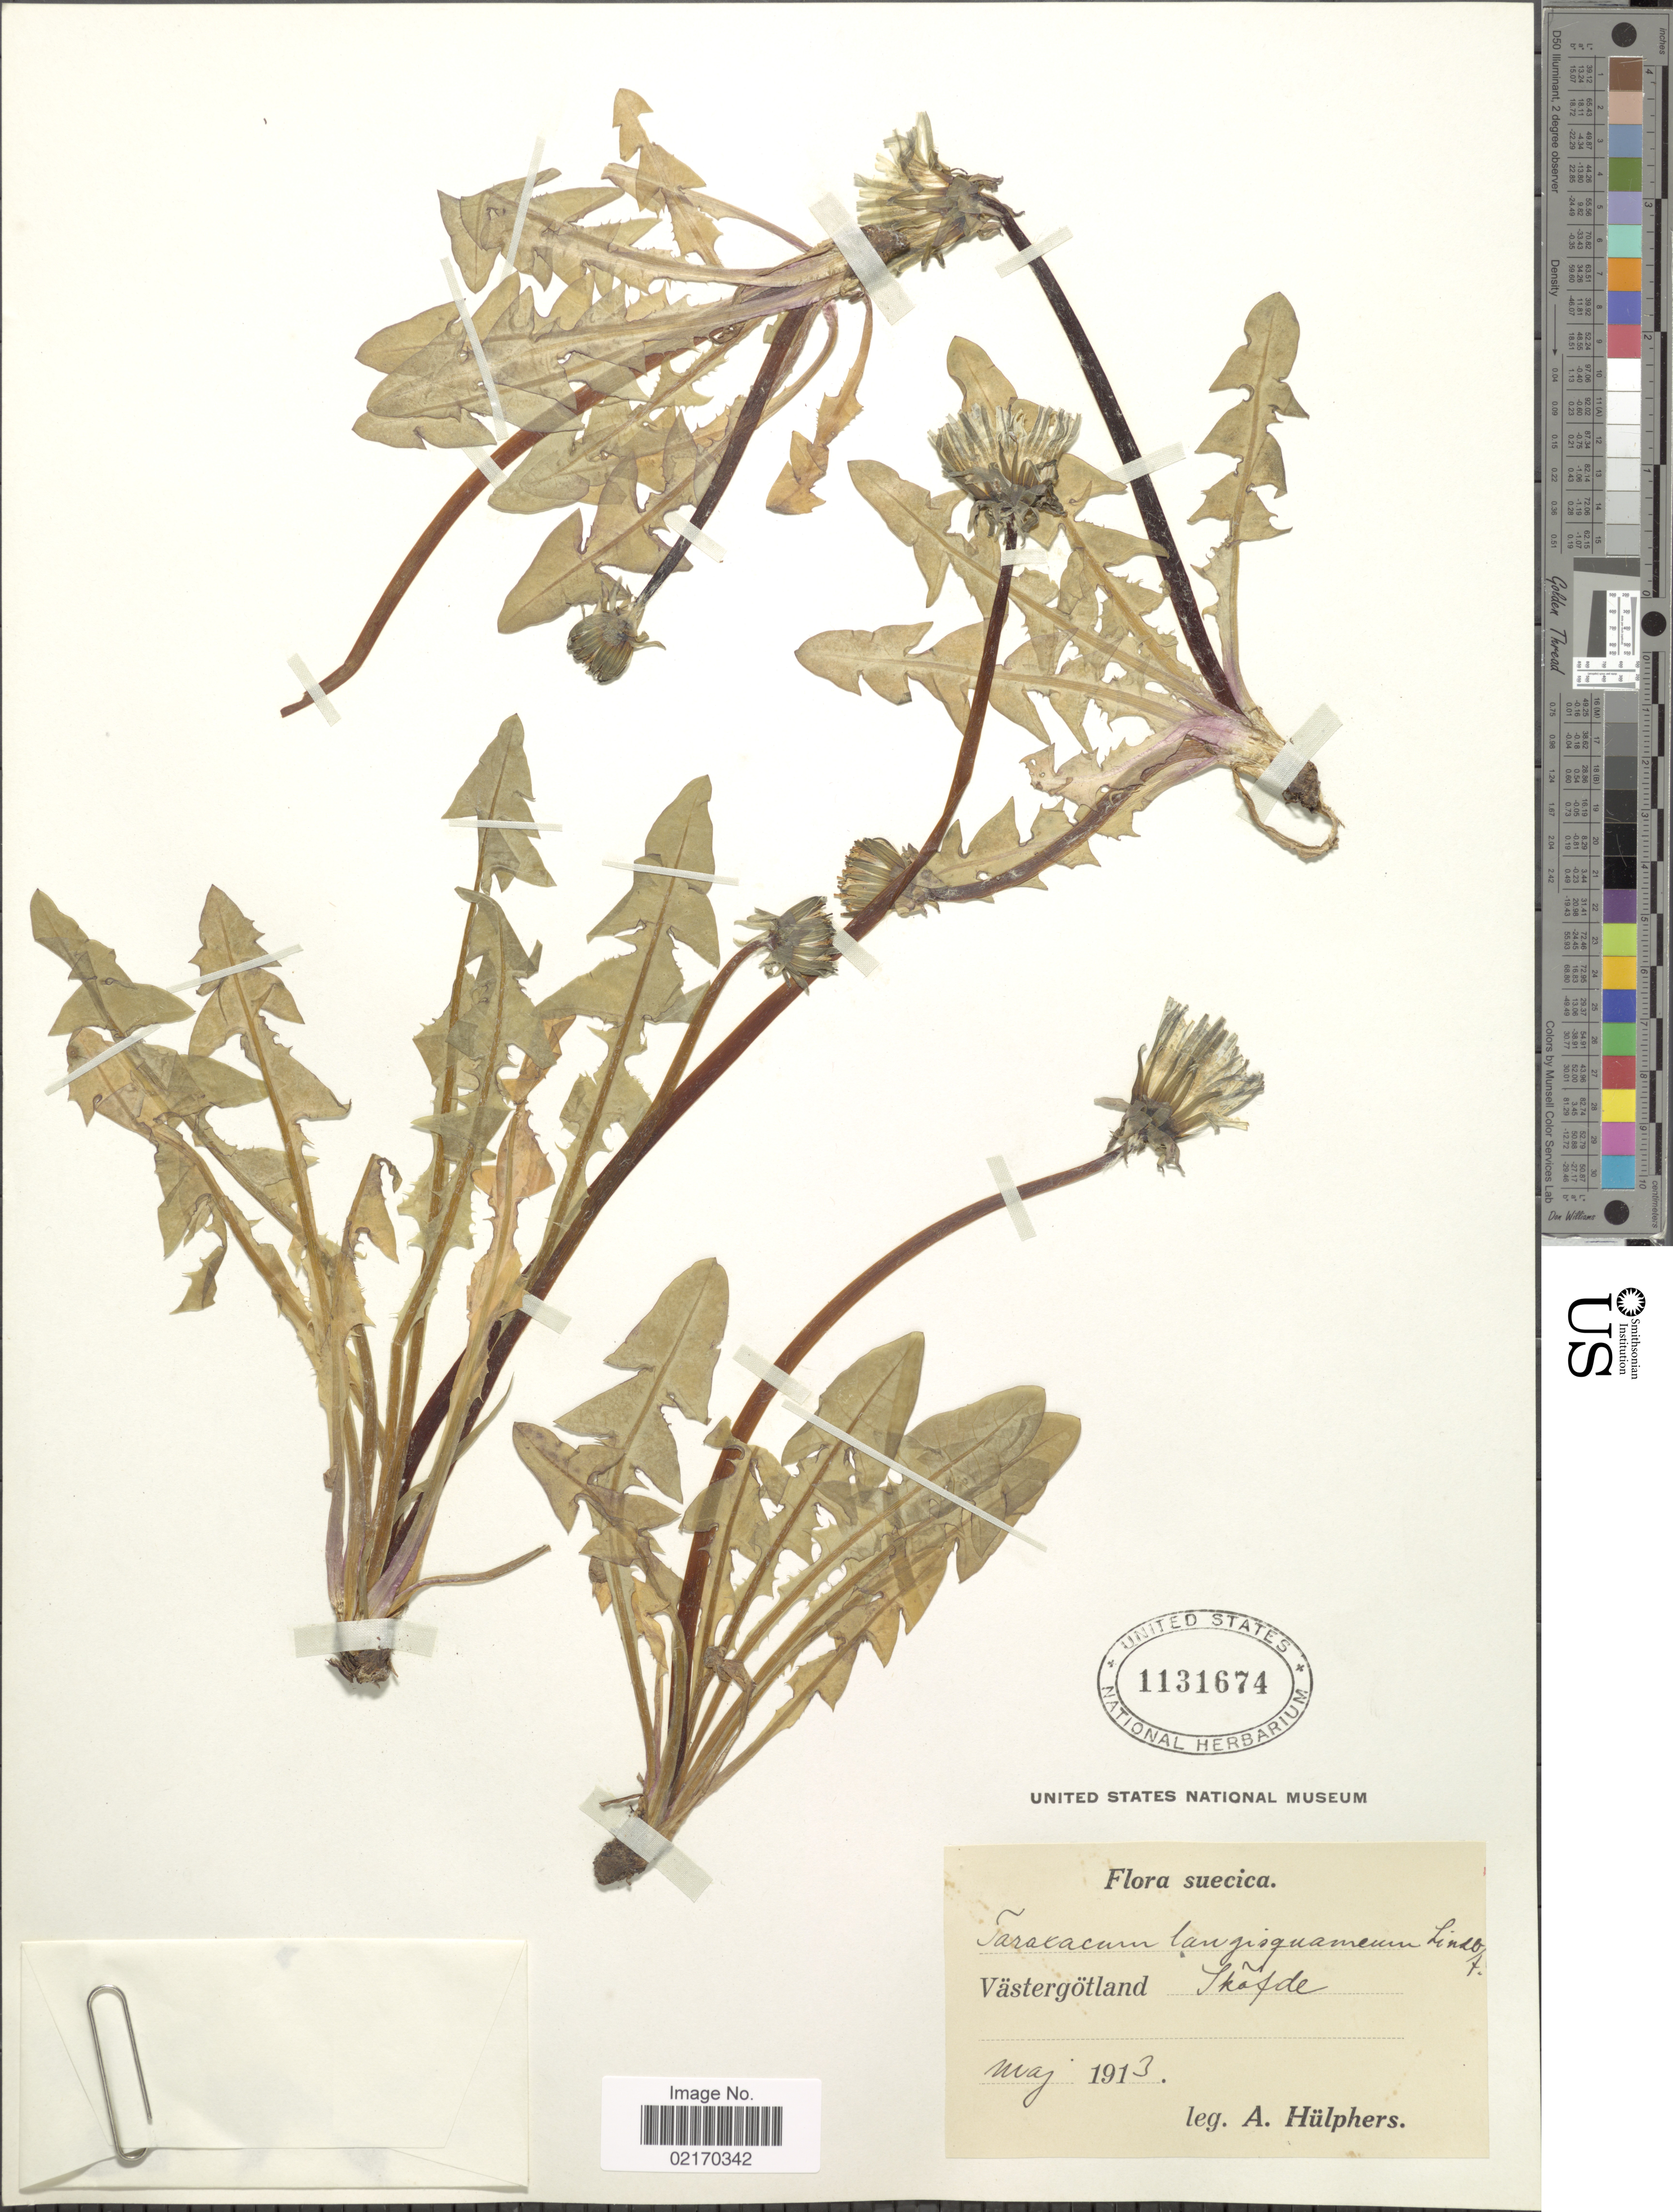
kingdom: Plantae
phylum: Tracheophyta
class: Magnoliopsida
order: Asterales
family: Asteraceae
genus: Taraxacum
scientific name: Taraxacum longisquameum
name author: H. Lindb.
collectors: A. Hülphers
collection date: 1913-05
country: Sweden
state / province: Västra Götaland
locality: Suecica, Vastergotland, Skofde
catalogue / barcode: US 1131674